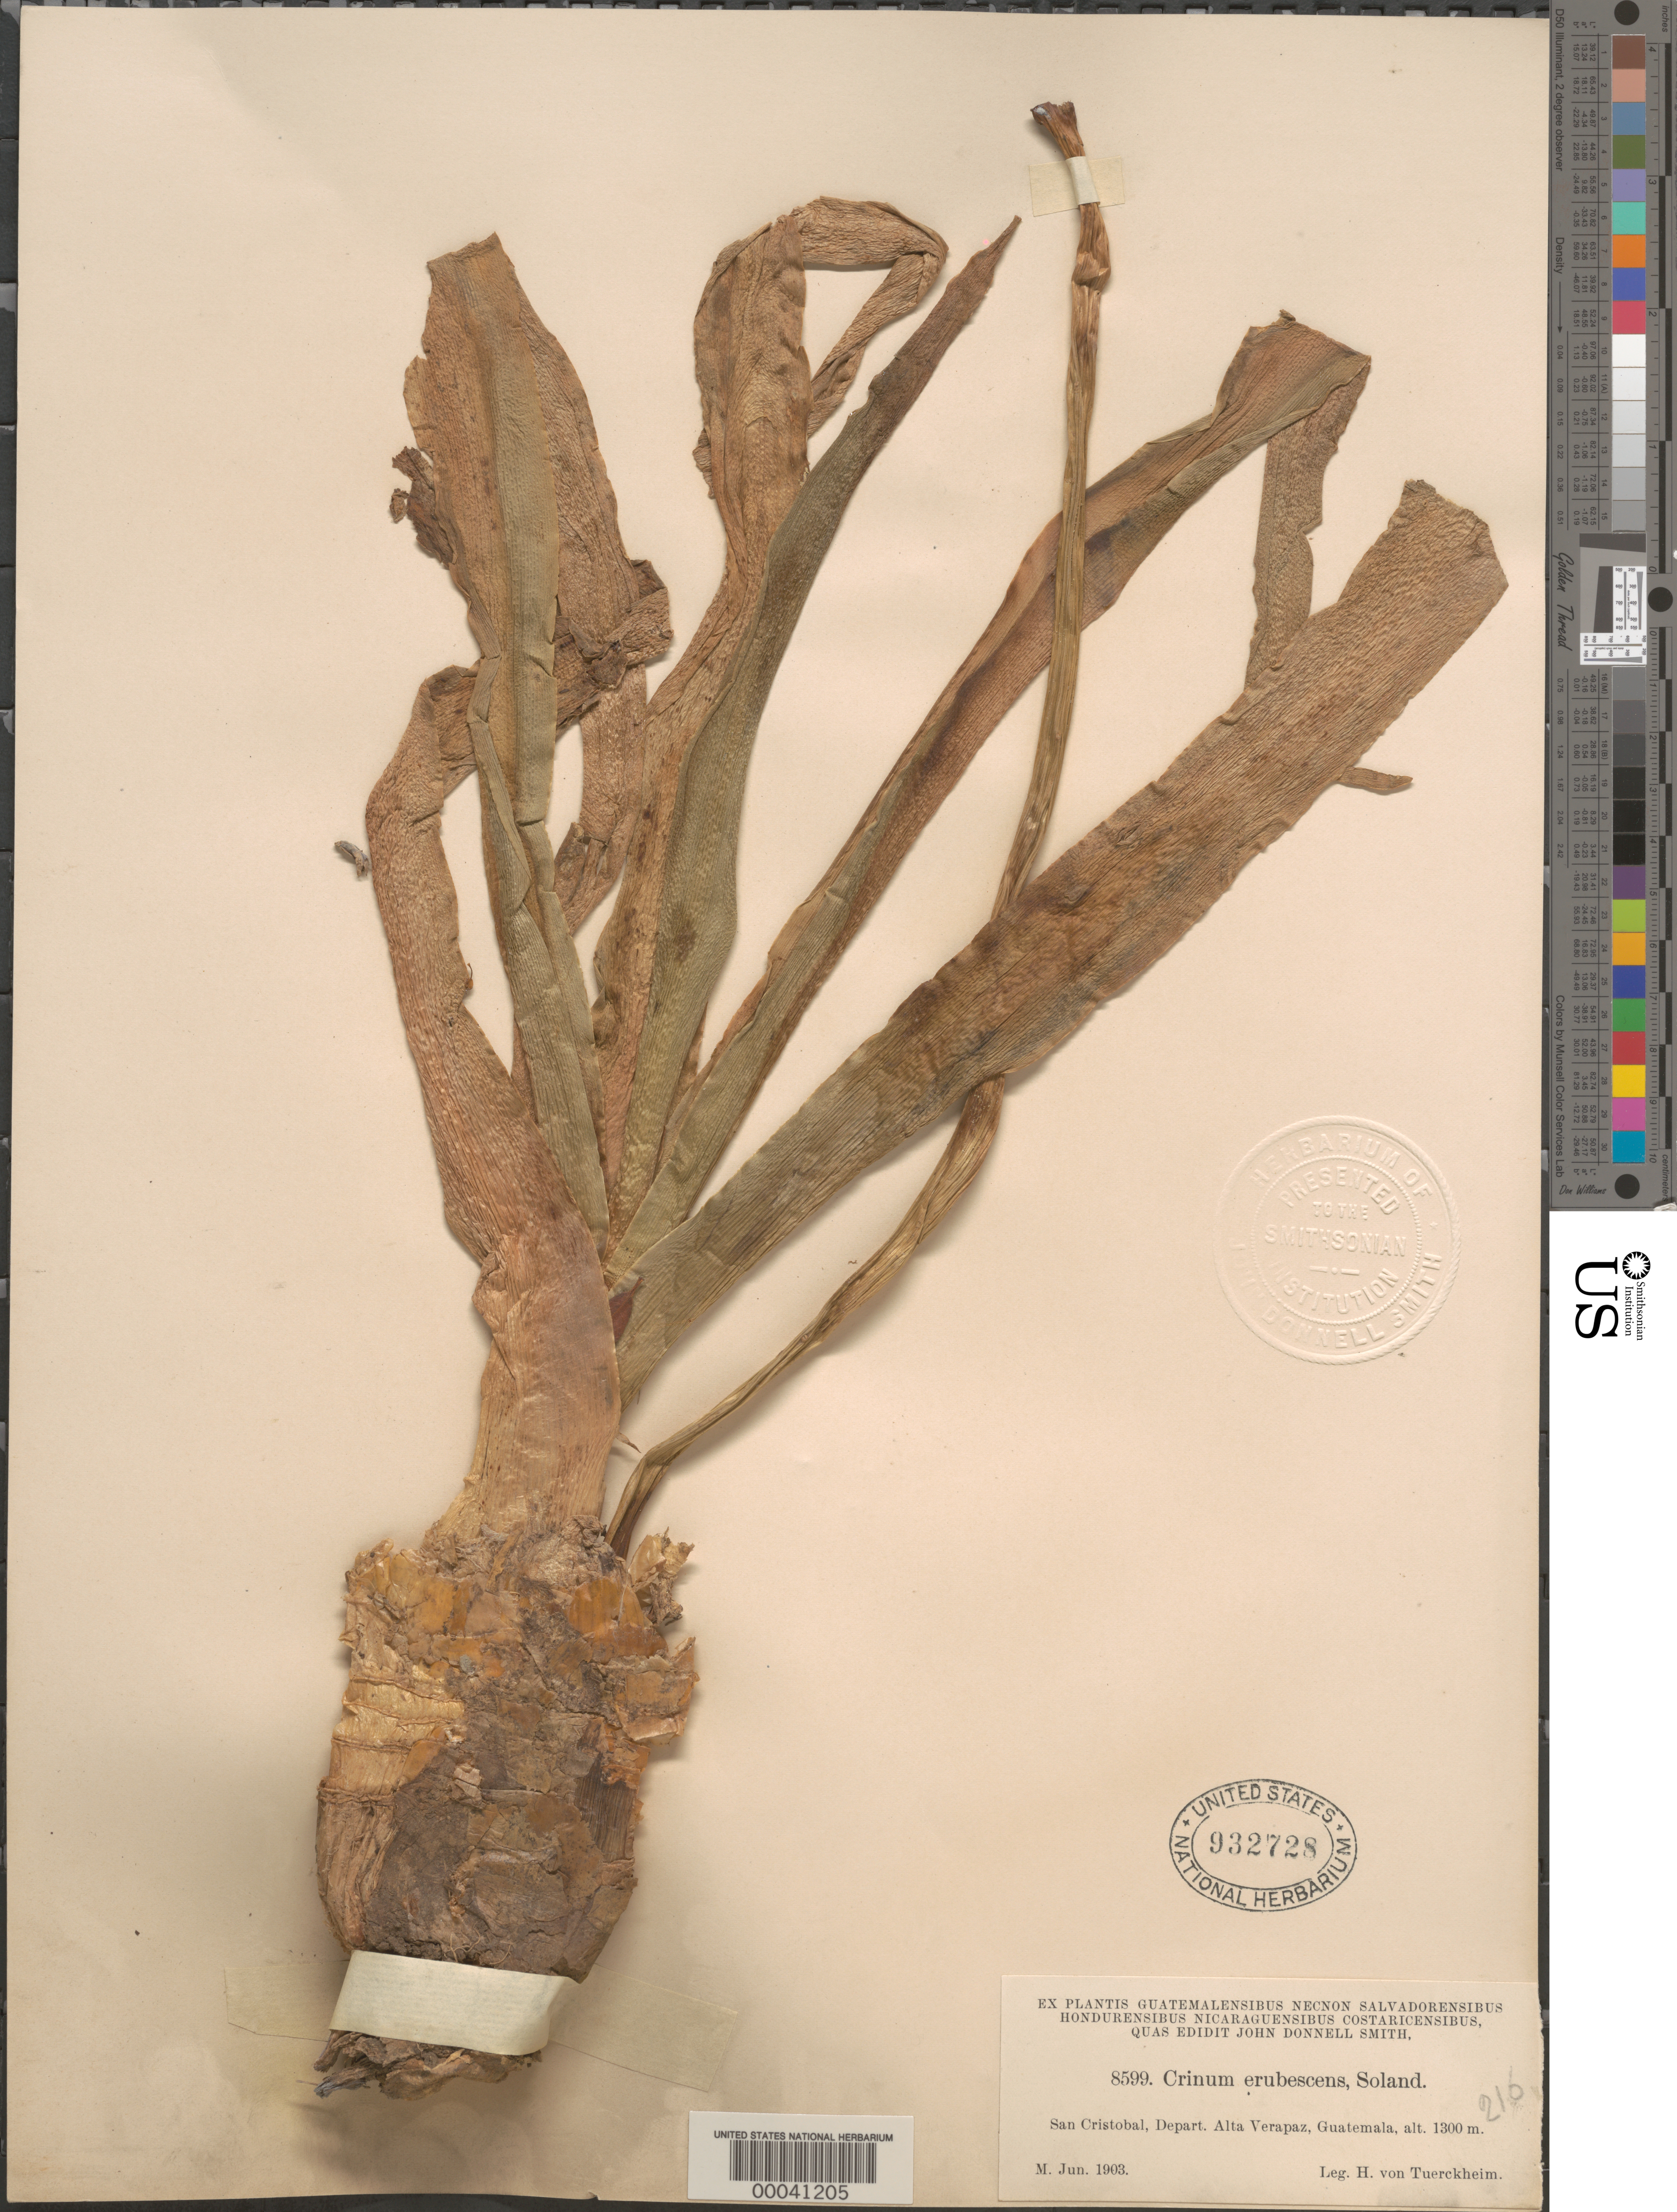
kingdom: Plantae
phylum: Tracheophyta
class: Liliopsida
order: Asparagales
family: Amaryllidaceae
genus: Crinum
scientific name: Crinum erubescens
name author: Aiton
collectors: H. von Türckheim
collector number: Ii 805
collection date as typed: Jun 1903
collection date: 1903-06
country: Guatemala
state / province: Alta Verapaz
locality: San Cristobal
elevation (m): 1300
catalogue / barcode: US 932728